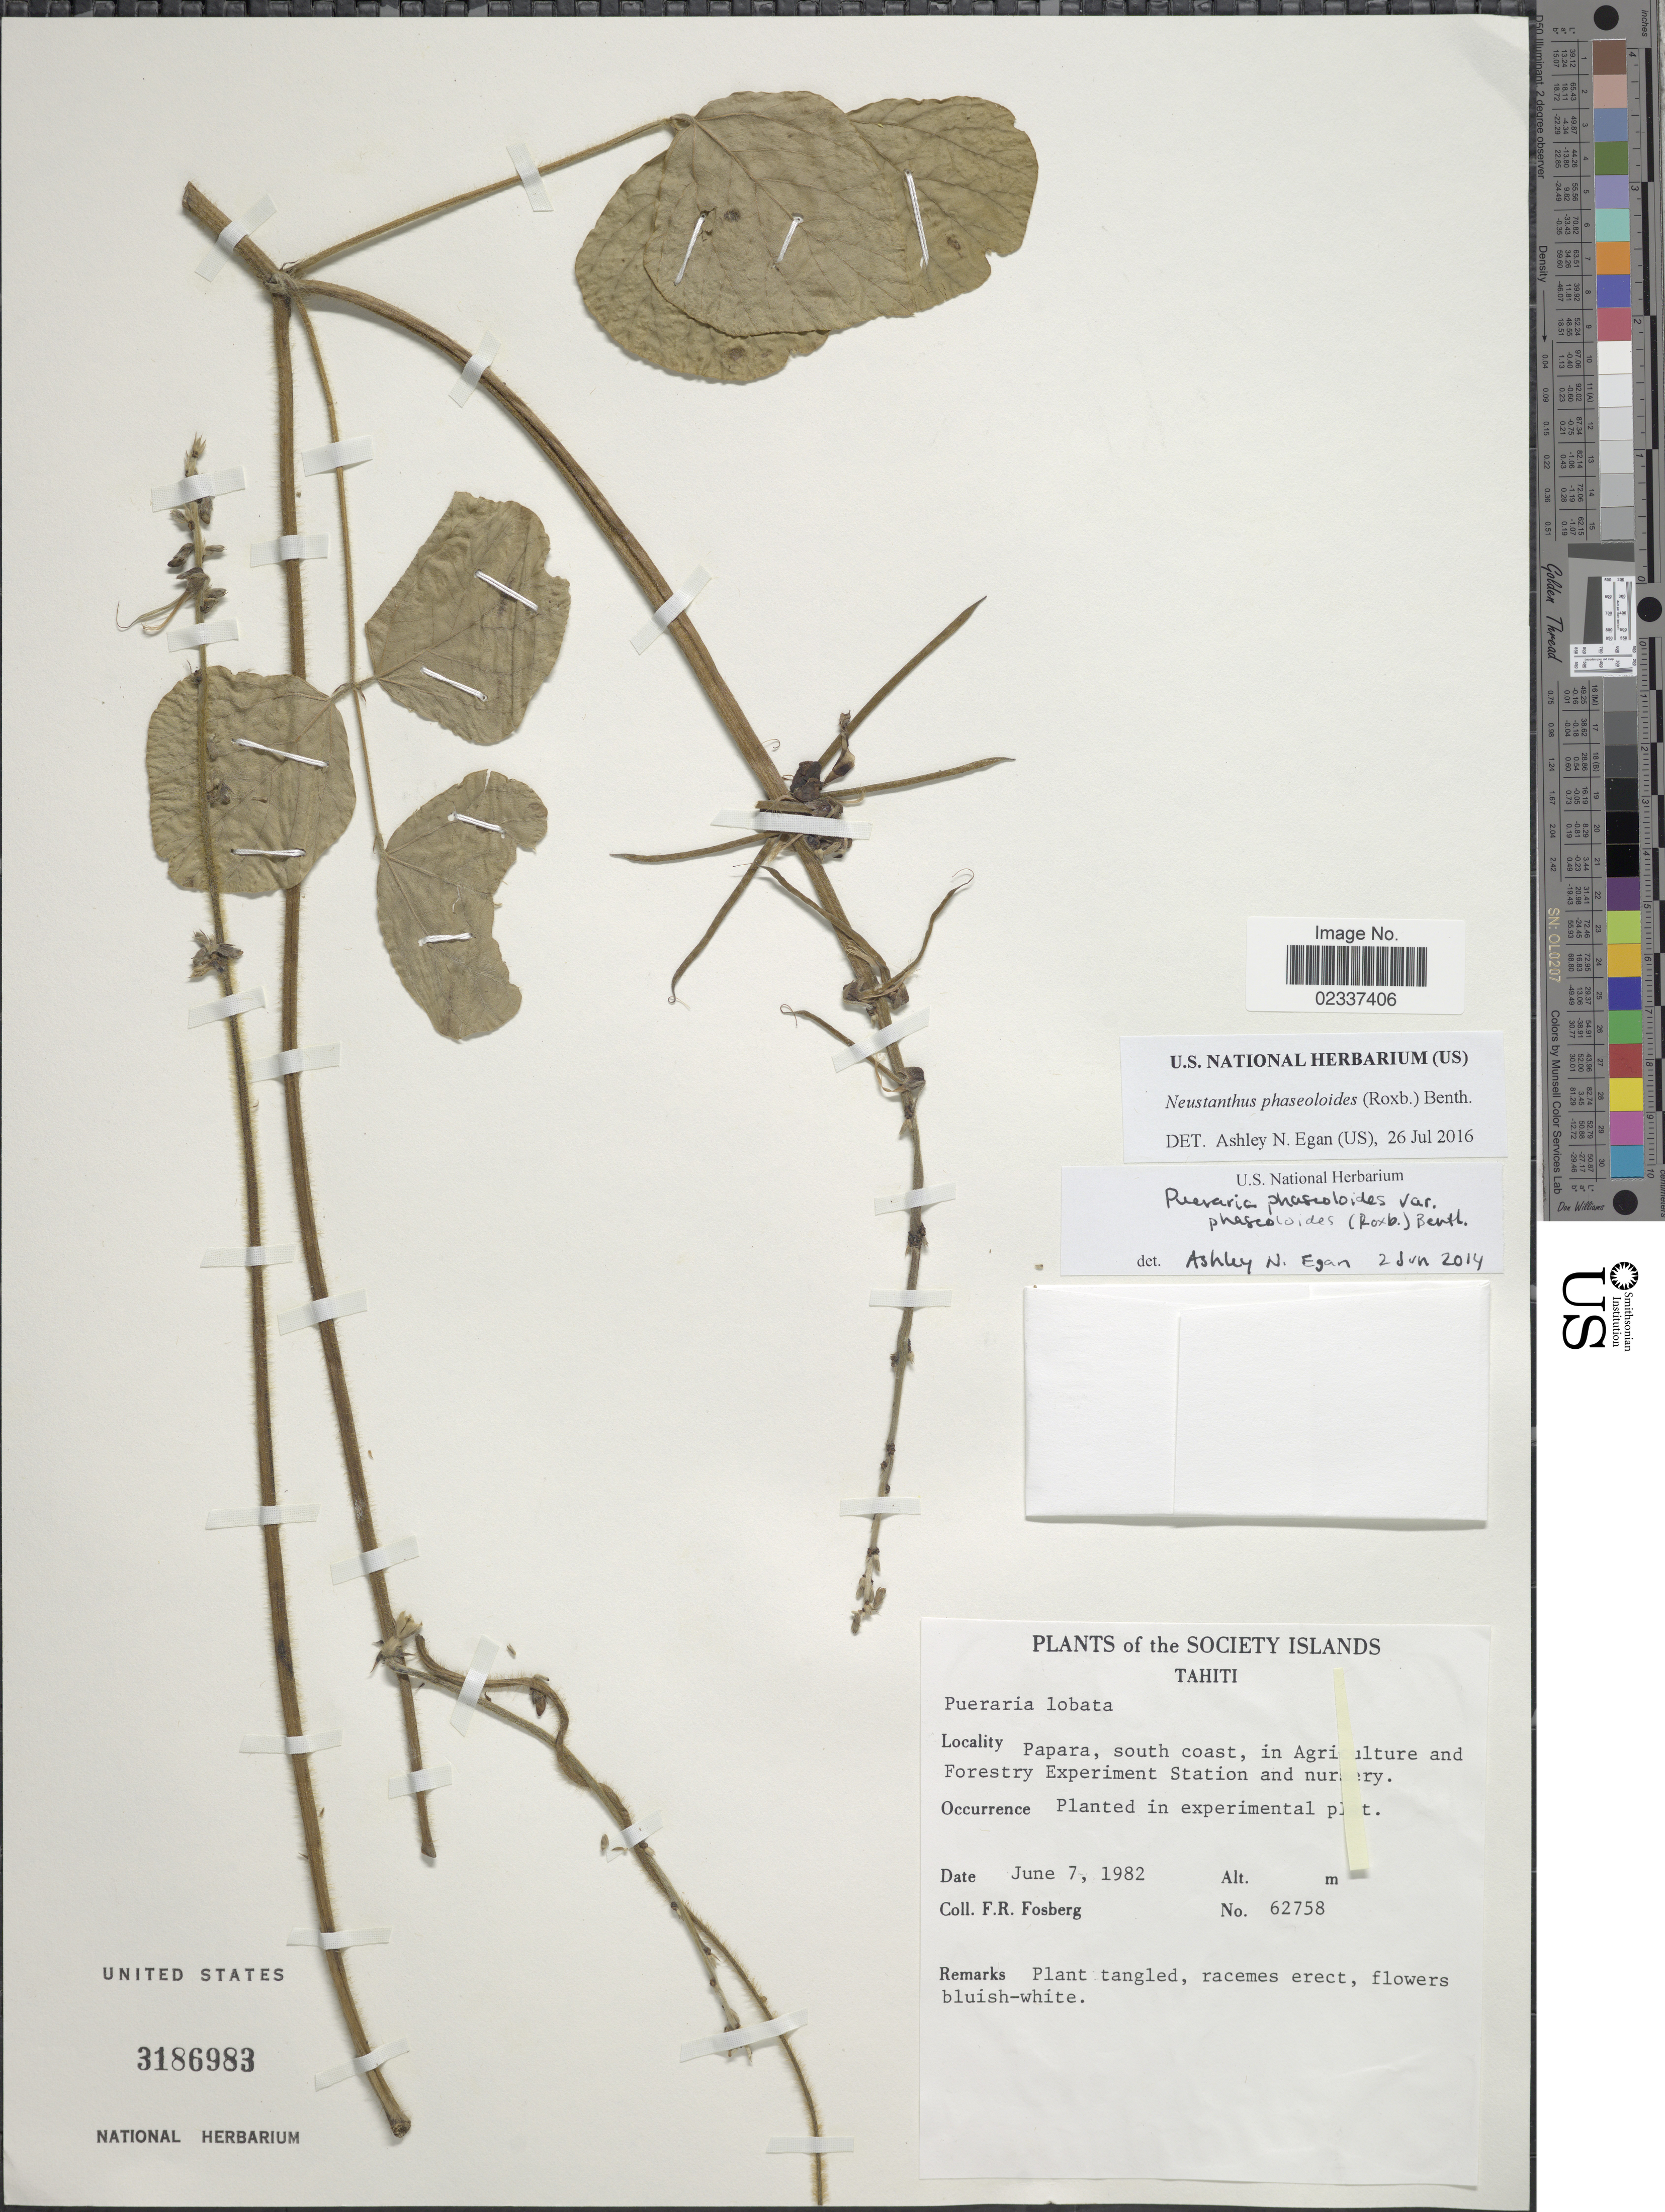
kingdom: Plantae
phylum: Tracheophyta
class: Magnoliopsida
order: Fabales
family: Fabaceae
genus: Neustanthus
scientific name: Neustanthus phaseoloides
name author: (Roxb.) Benth.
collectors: F. R. Fosberg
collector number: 62758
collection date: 1882-06-07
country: French Polynesia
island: Tahiti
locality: The Society Islands, Tahiti. Papara, south coast, in Agri [illegible text]lture and Forestry Experiment Station and nursery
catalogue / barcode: US 3186983